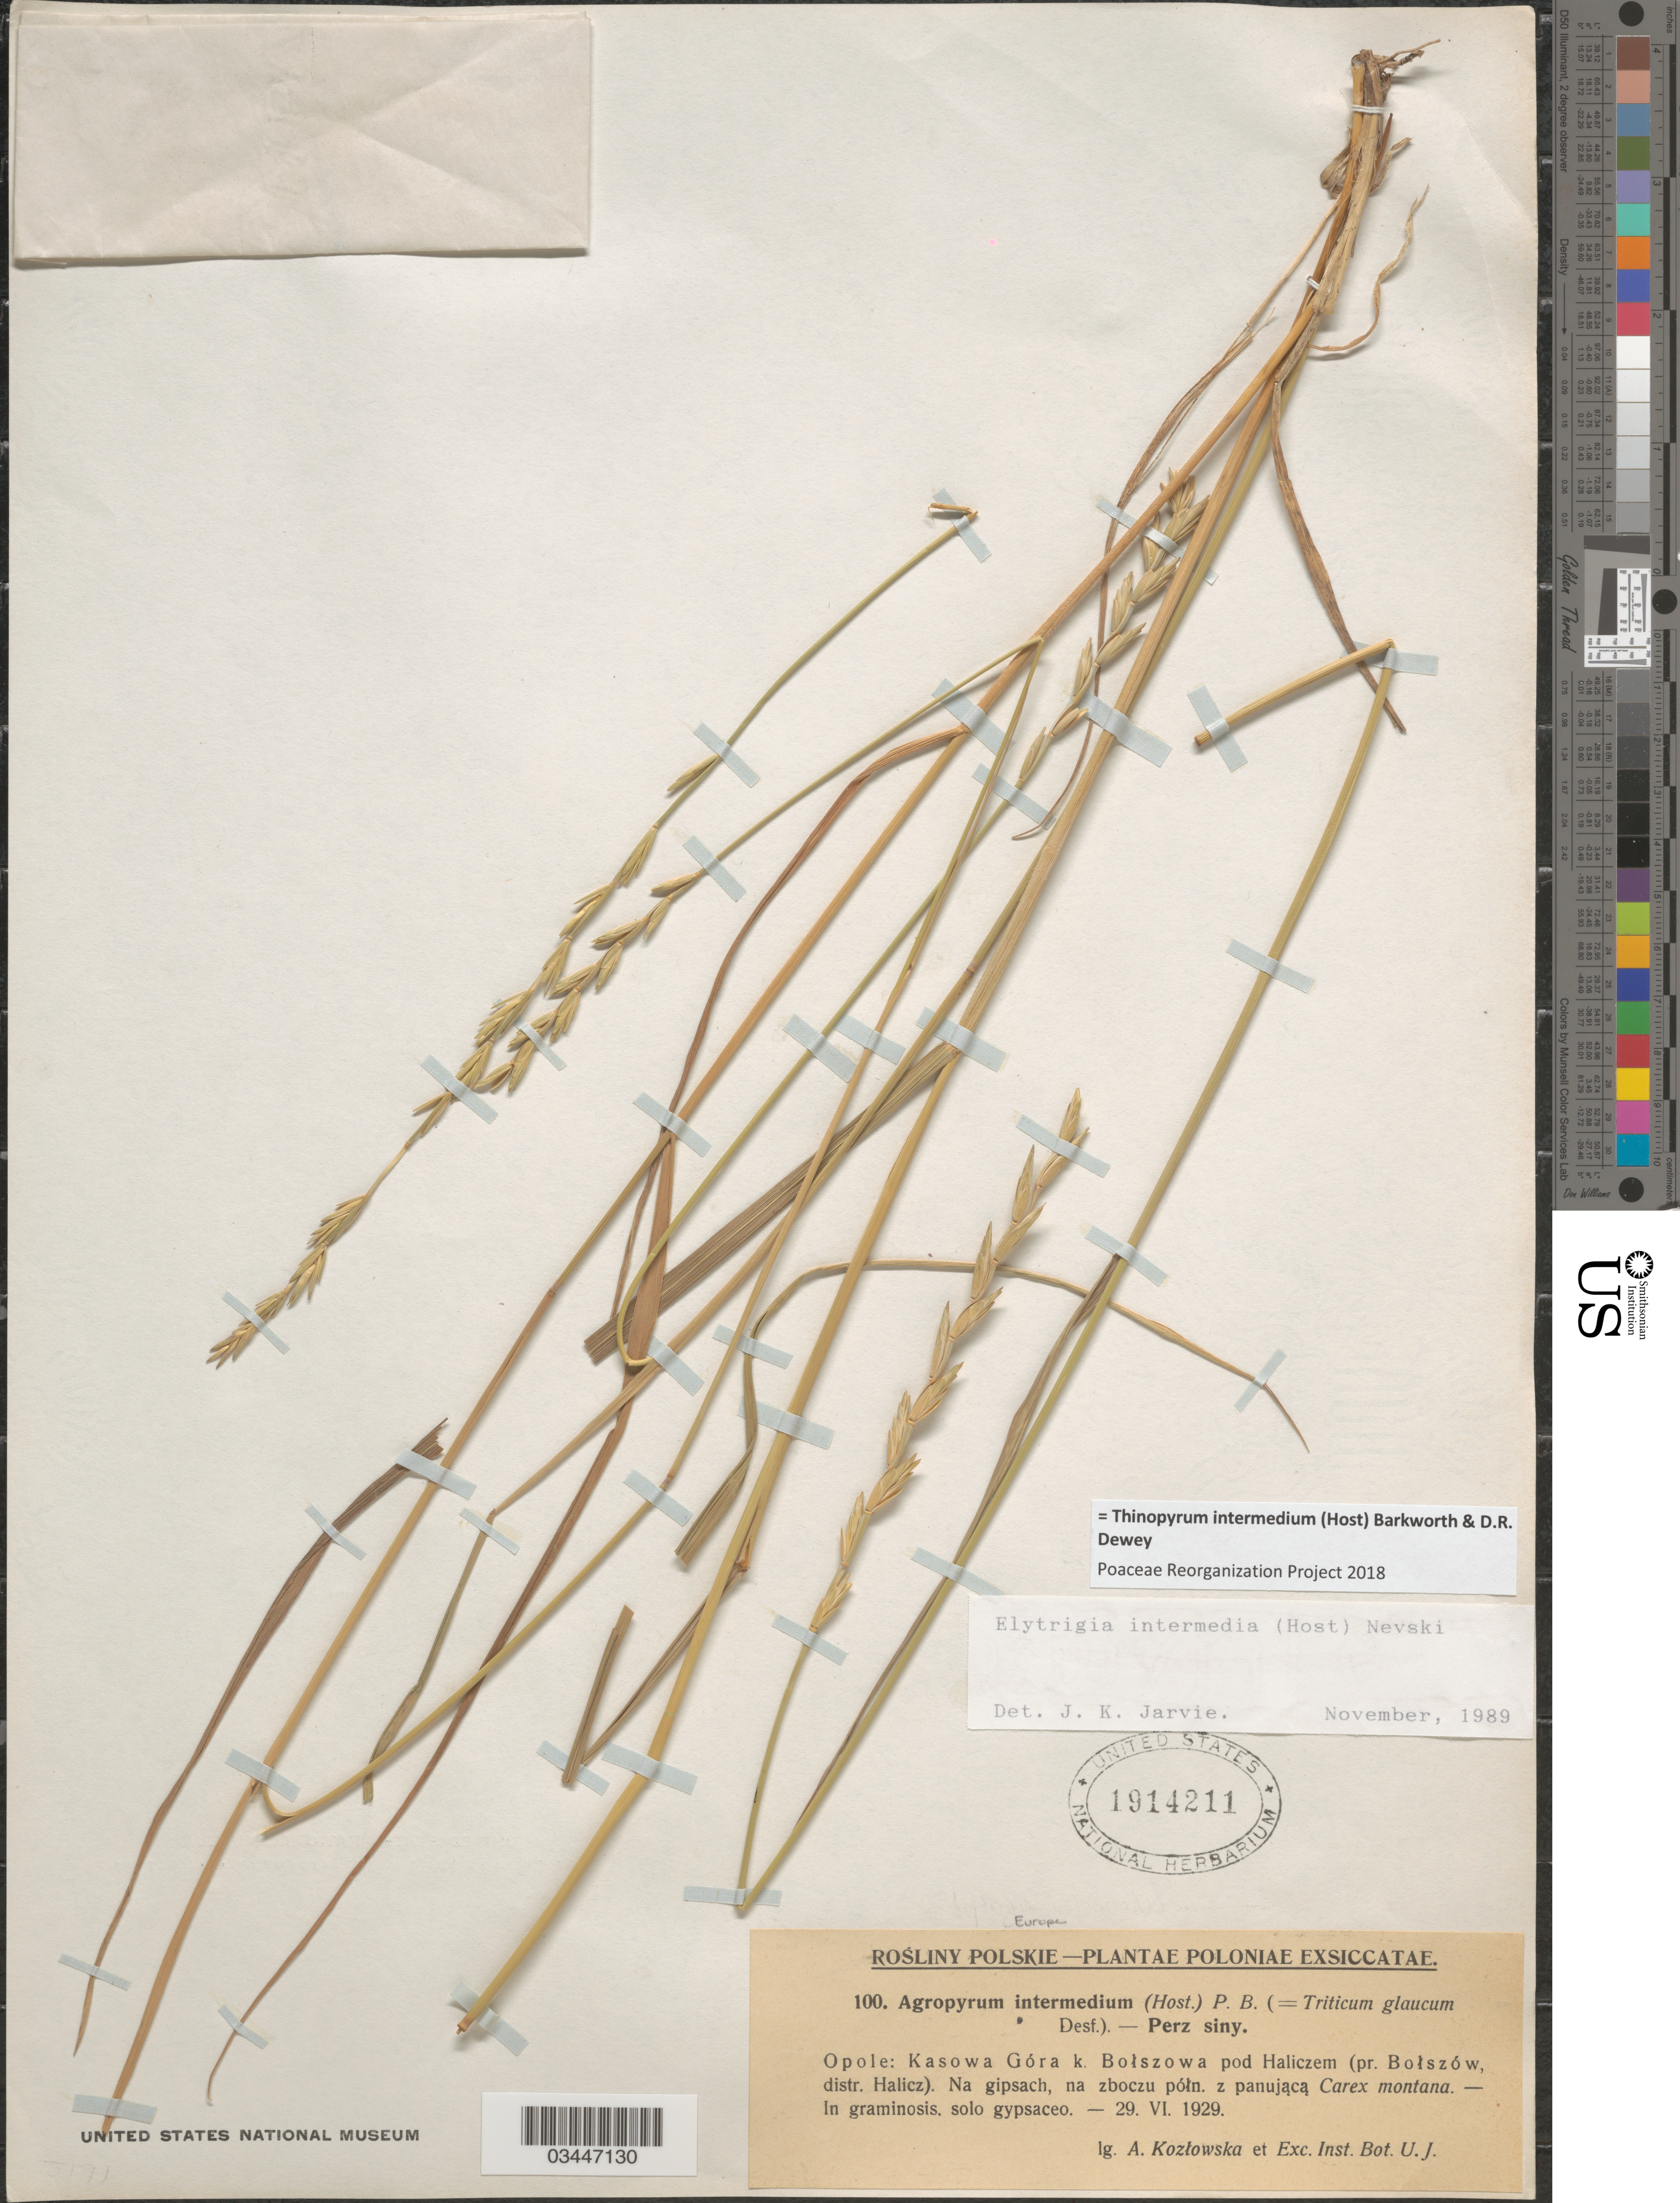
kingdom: Plantae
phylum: Tracheophyta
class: Liliopsida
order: Poales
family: Poaceae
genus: Thinopyrum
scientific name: Thinopyrum intermedium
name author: (Host) Barkworth & Dewey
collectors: A. Kozlowska & Exch. Inst. Bot. U.J.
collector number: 100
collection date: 1929-06-29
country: Poland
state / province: Opolskie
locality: Poloniae. Opole: Kasowa Góra k. Bołszowa pod Haliczem (pr. Bołszów, distr. Halicz).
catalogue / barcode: US 1914211